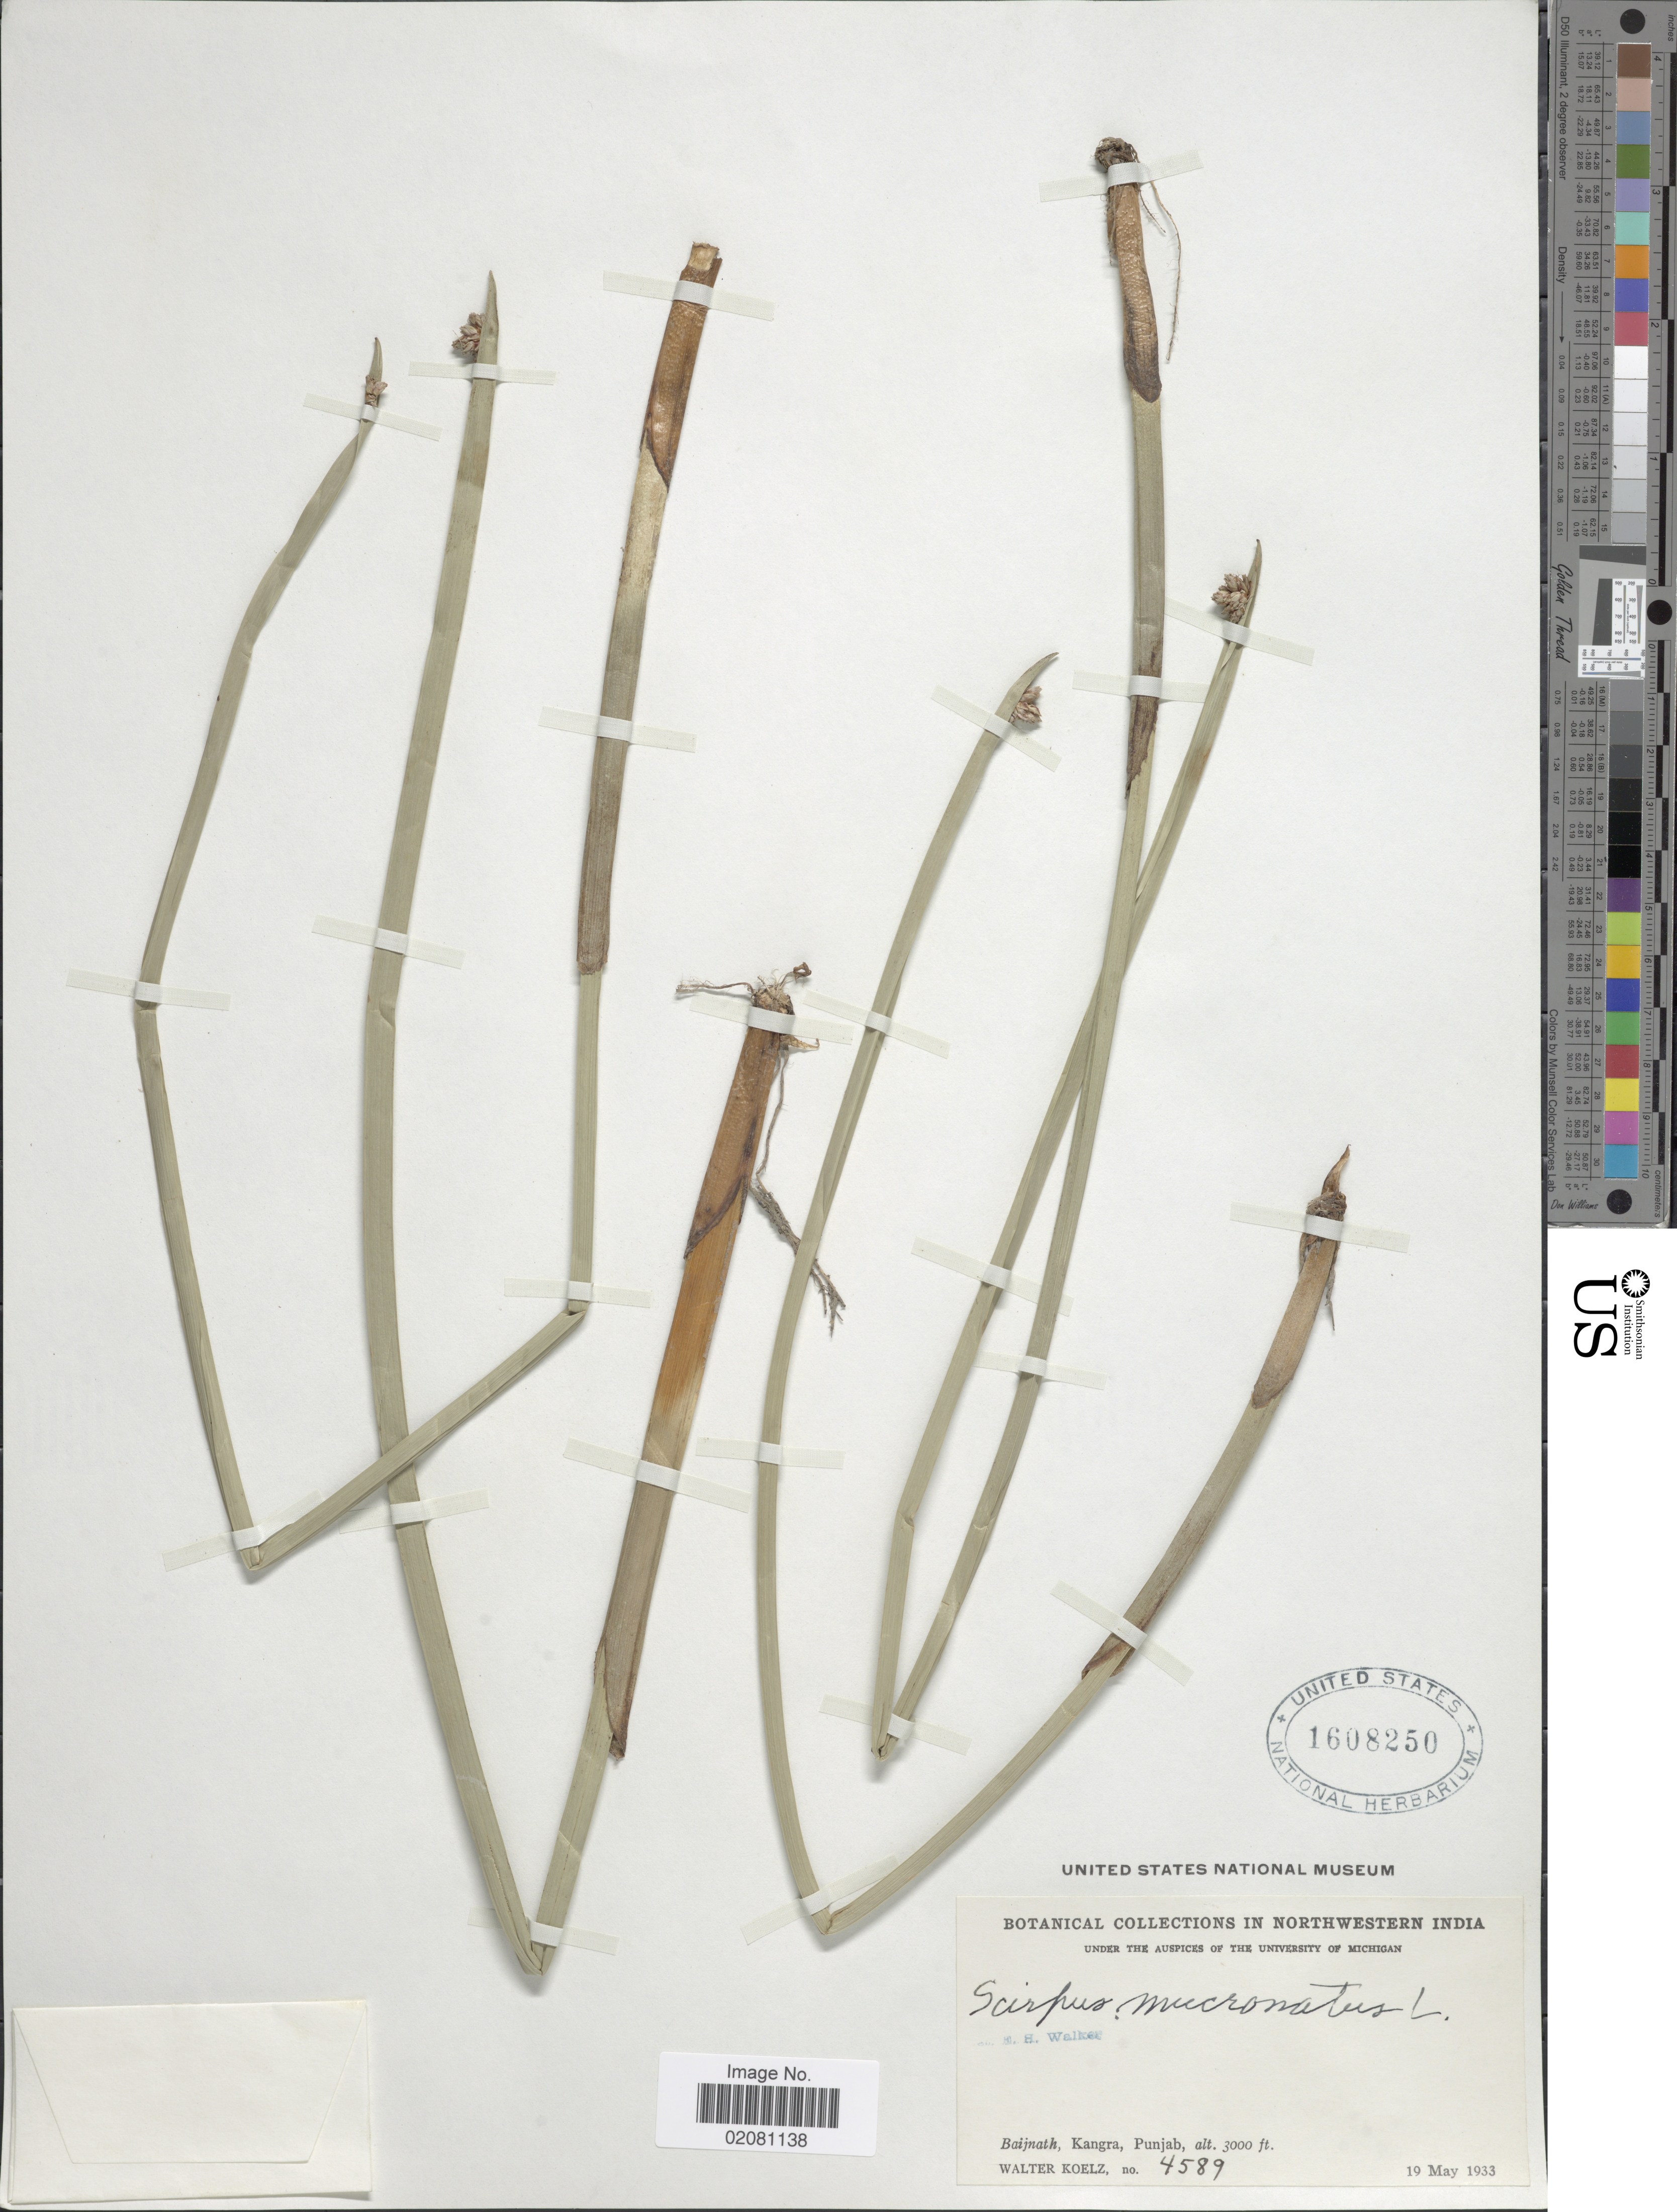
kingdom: Plantae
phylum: Tracheophyta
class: Liliopsida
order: Poales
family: Cyperaceae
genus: Schoenoplectus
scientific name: Schoenoplectus mucronatus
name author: (L.) Palla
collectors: W. N. Koelz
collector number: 4589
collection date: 1933-05-19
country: India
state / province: Punjab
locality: Northwestern India, Baijnath, Kangra, Pujnjab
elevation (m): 914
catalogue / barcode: US 1608250